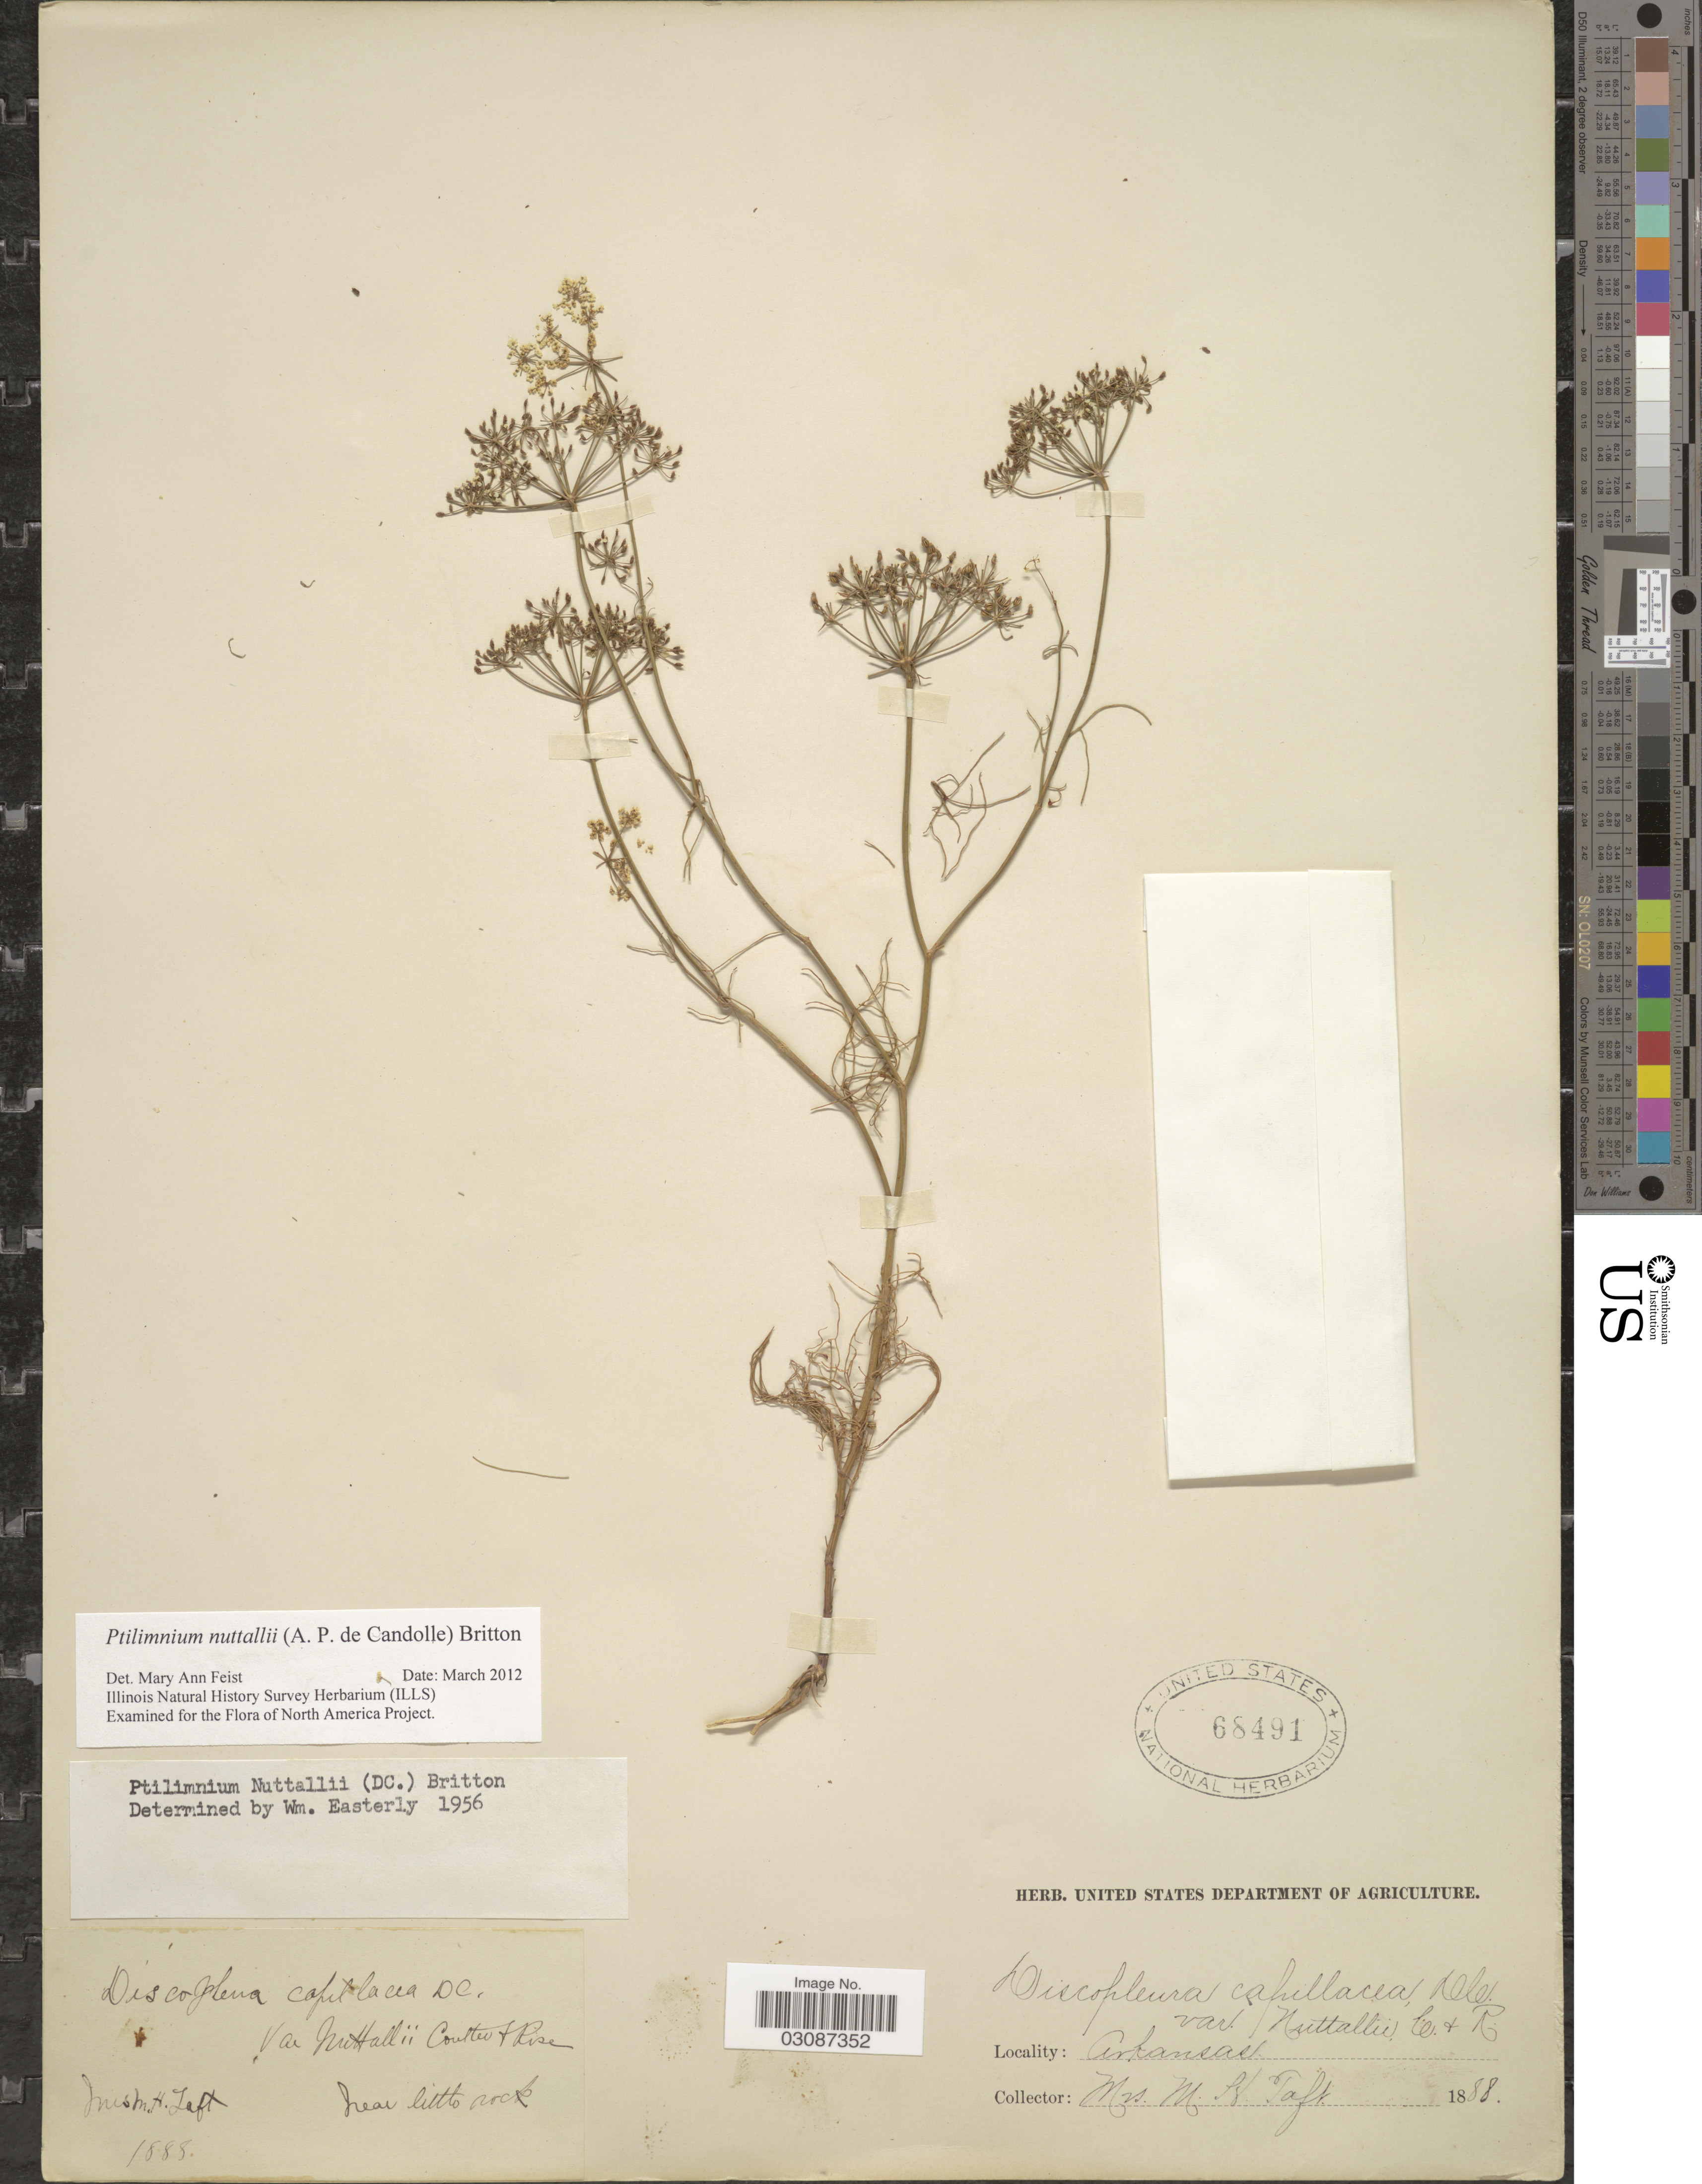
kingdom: Plantae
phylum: Tracheophyta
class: Magnoliopsida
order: Apiales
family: Apiaceae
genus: Ptilimnium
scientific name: Ptilimnium nuttallii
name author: (DC.) Britton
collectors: M. Taft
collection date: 1888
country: United States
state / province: Arkansas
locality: Near little rock.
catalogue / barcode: US 68491